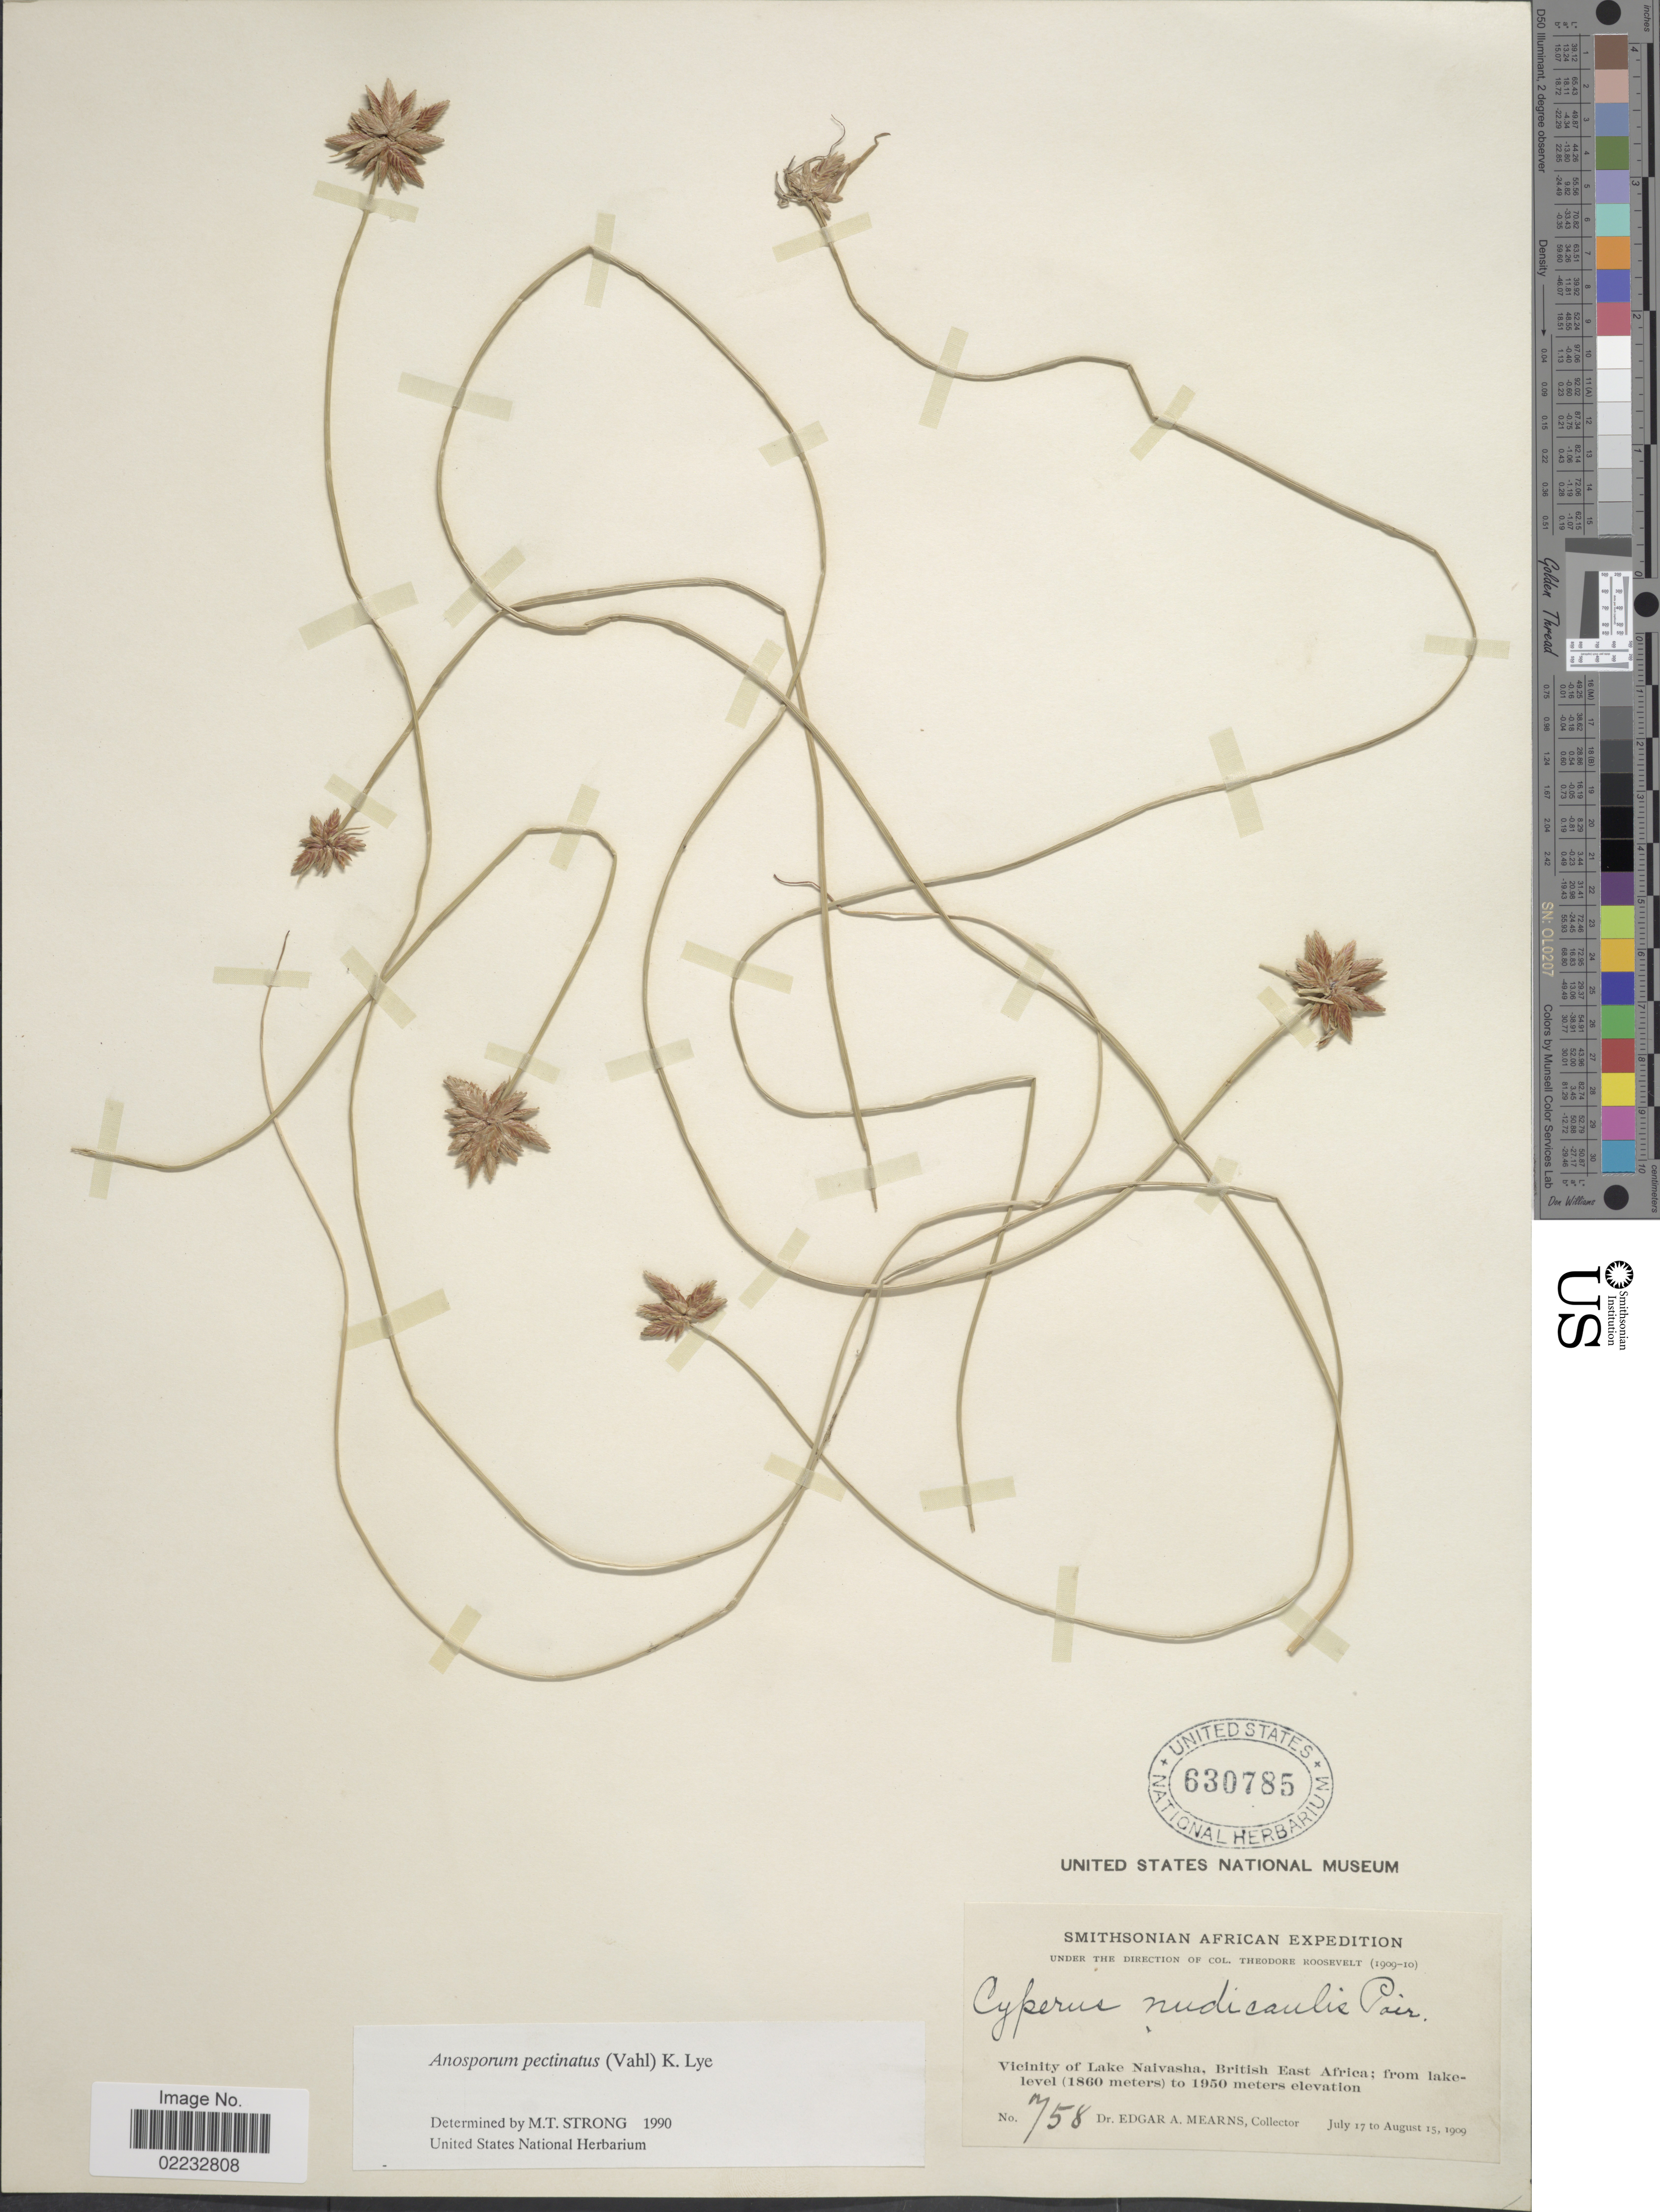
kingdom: Plantae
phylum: Tracheophyta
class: Liliopsida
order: Poales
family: Cyperaceae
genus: Cyperus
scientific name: Cyperus pectinatus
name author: Vahl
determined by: Strong, M. T., (US), Smithsonian Institution - National Museum of Natural History (UNITED STATES)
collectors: E. A. Mearns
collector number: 758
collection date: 1909-07-17/1909-08-15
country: Kenya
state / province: Nakuru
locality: British East Africa, Vicinity of Lake Naivasha.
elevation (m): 1860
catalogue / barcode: US 630785